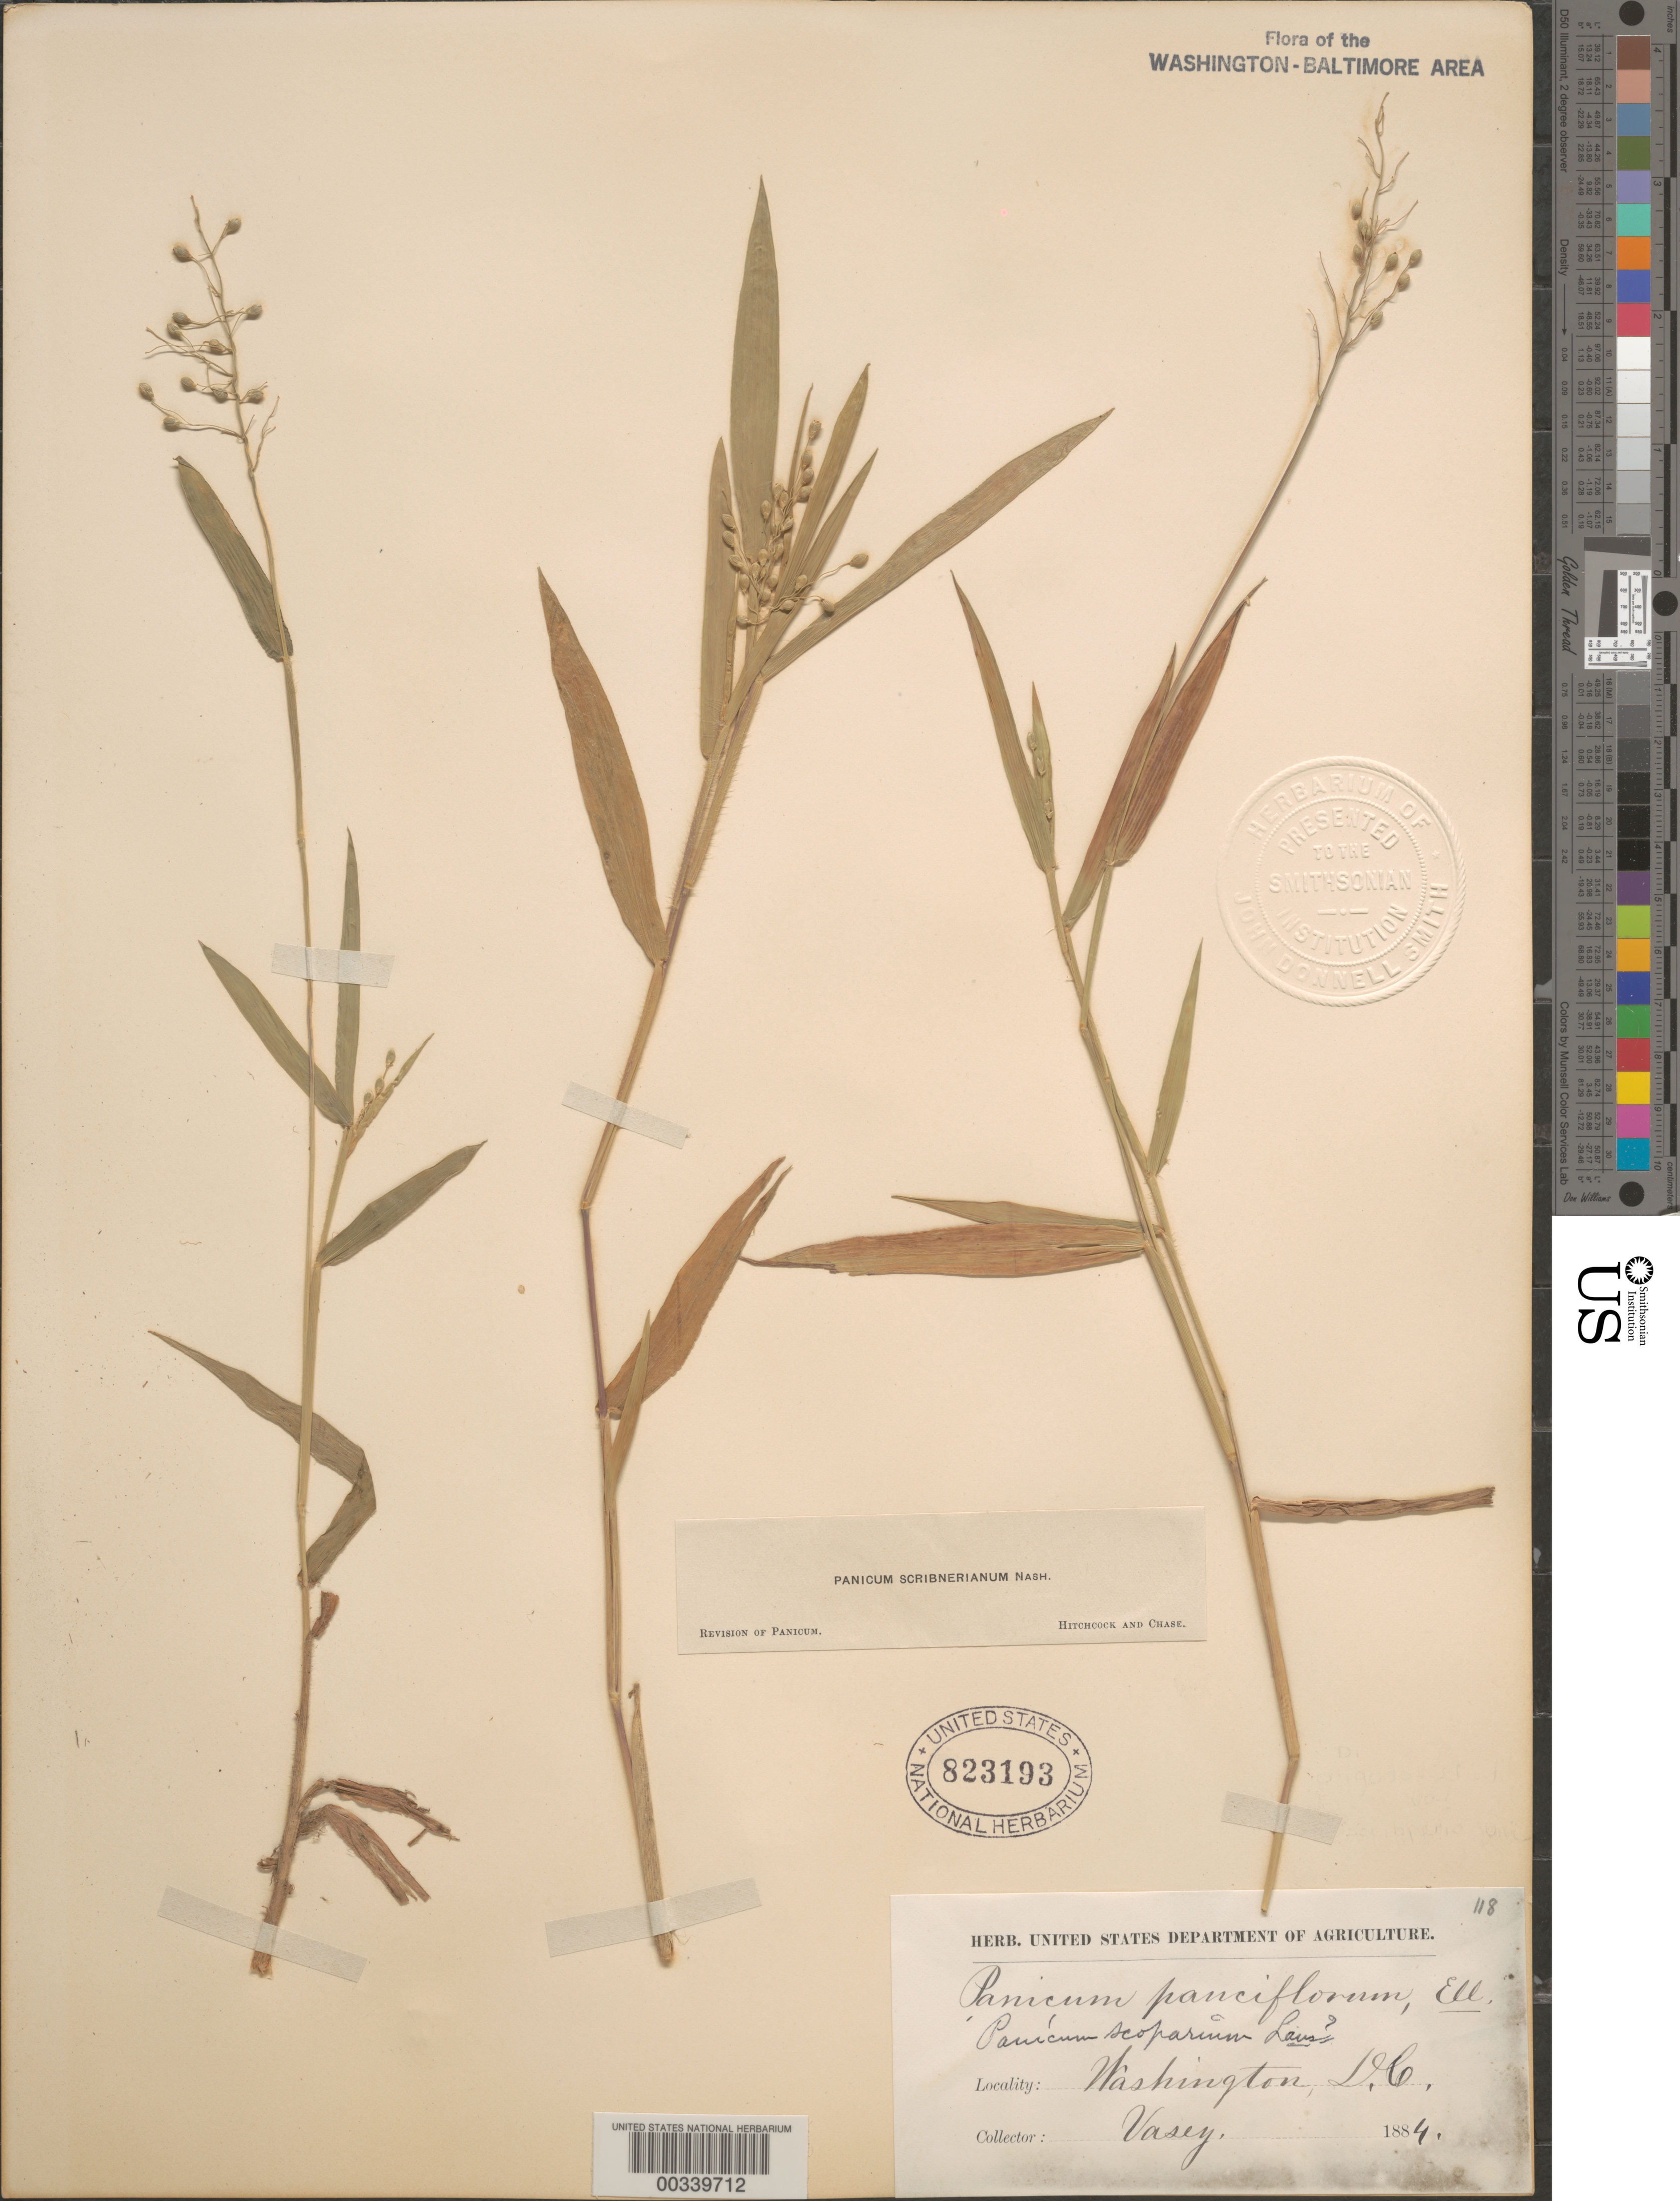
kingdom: Plantae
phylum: Tracheophyta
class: Liliopsida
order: Poales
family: Poaceae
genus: Dichanthelium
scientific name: Dichanthelium oligosanthes var. scribnerianum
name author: (Nash) Gould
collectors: G. Vasey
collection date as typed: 1884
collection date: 1884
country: United States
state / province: District of Columbia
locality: Washington, DC and vicinity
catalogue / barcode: US 823193